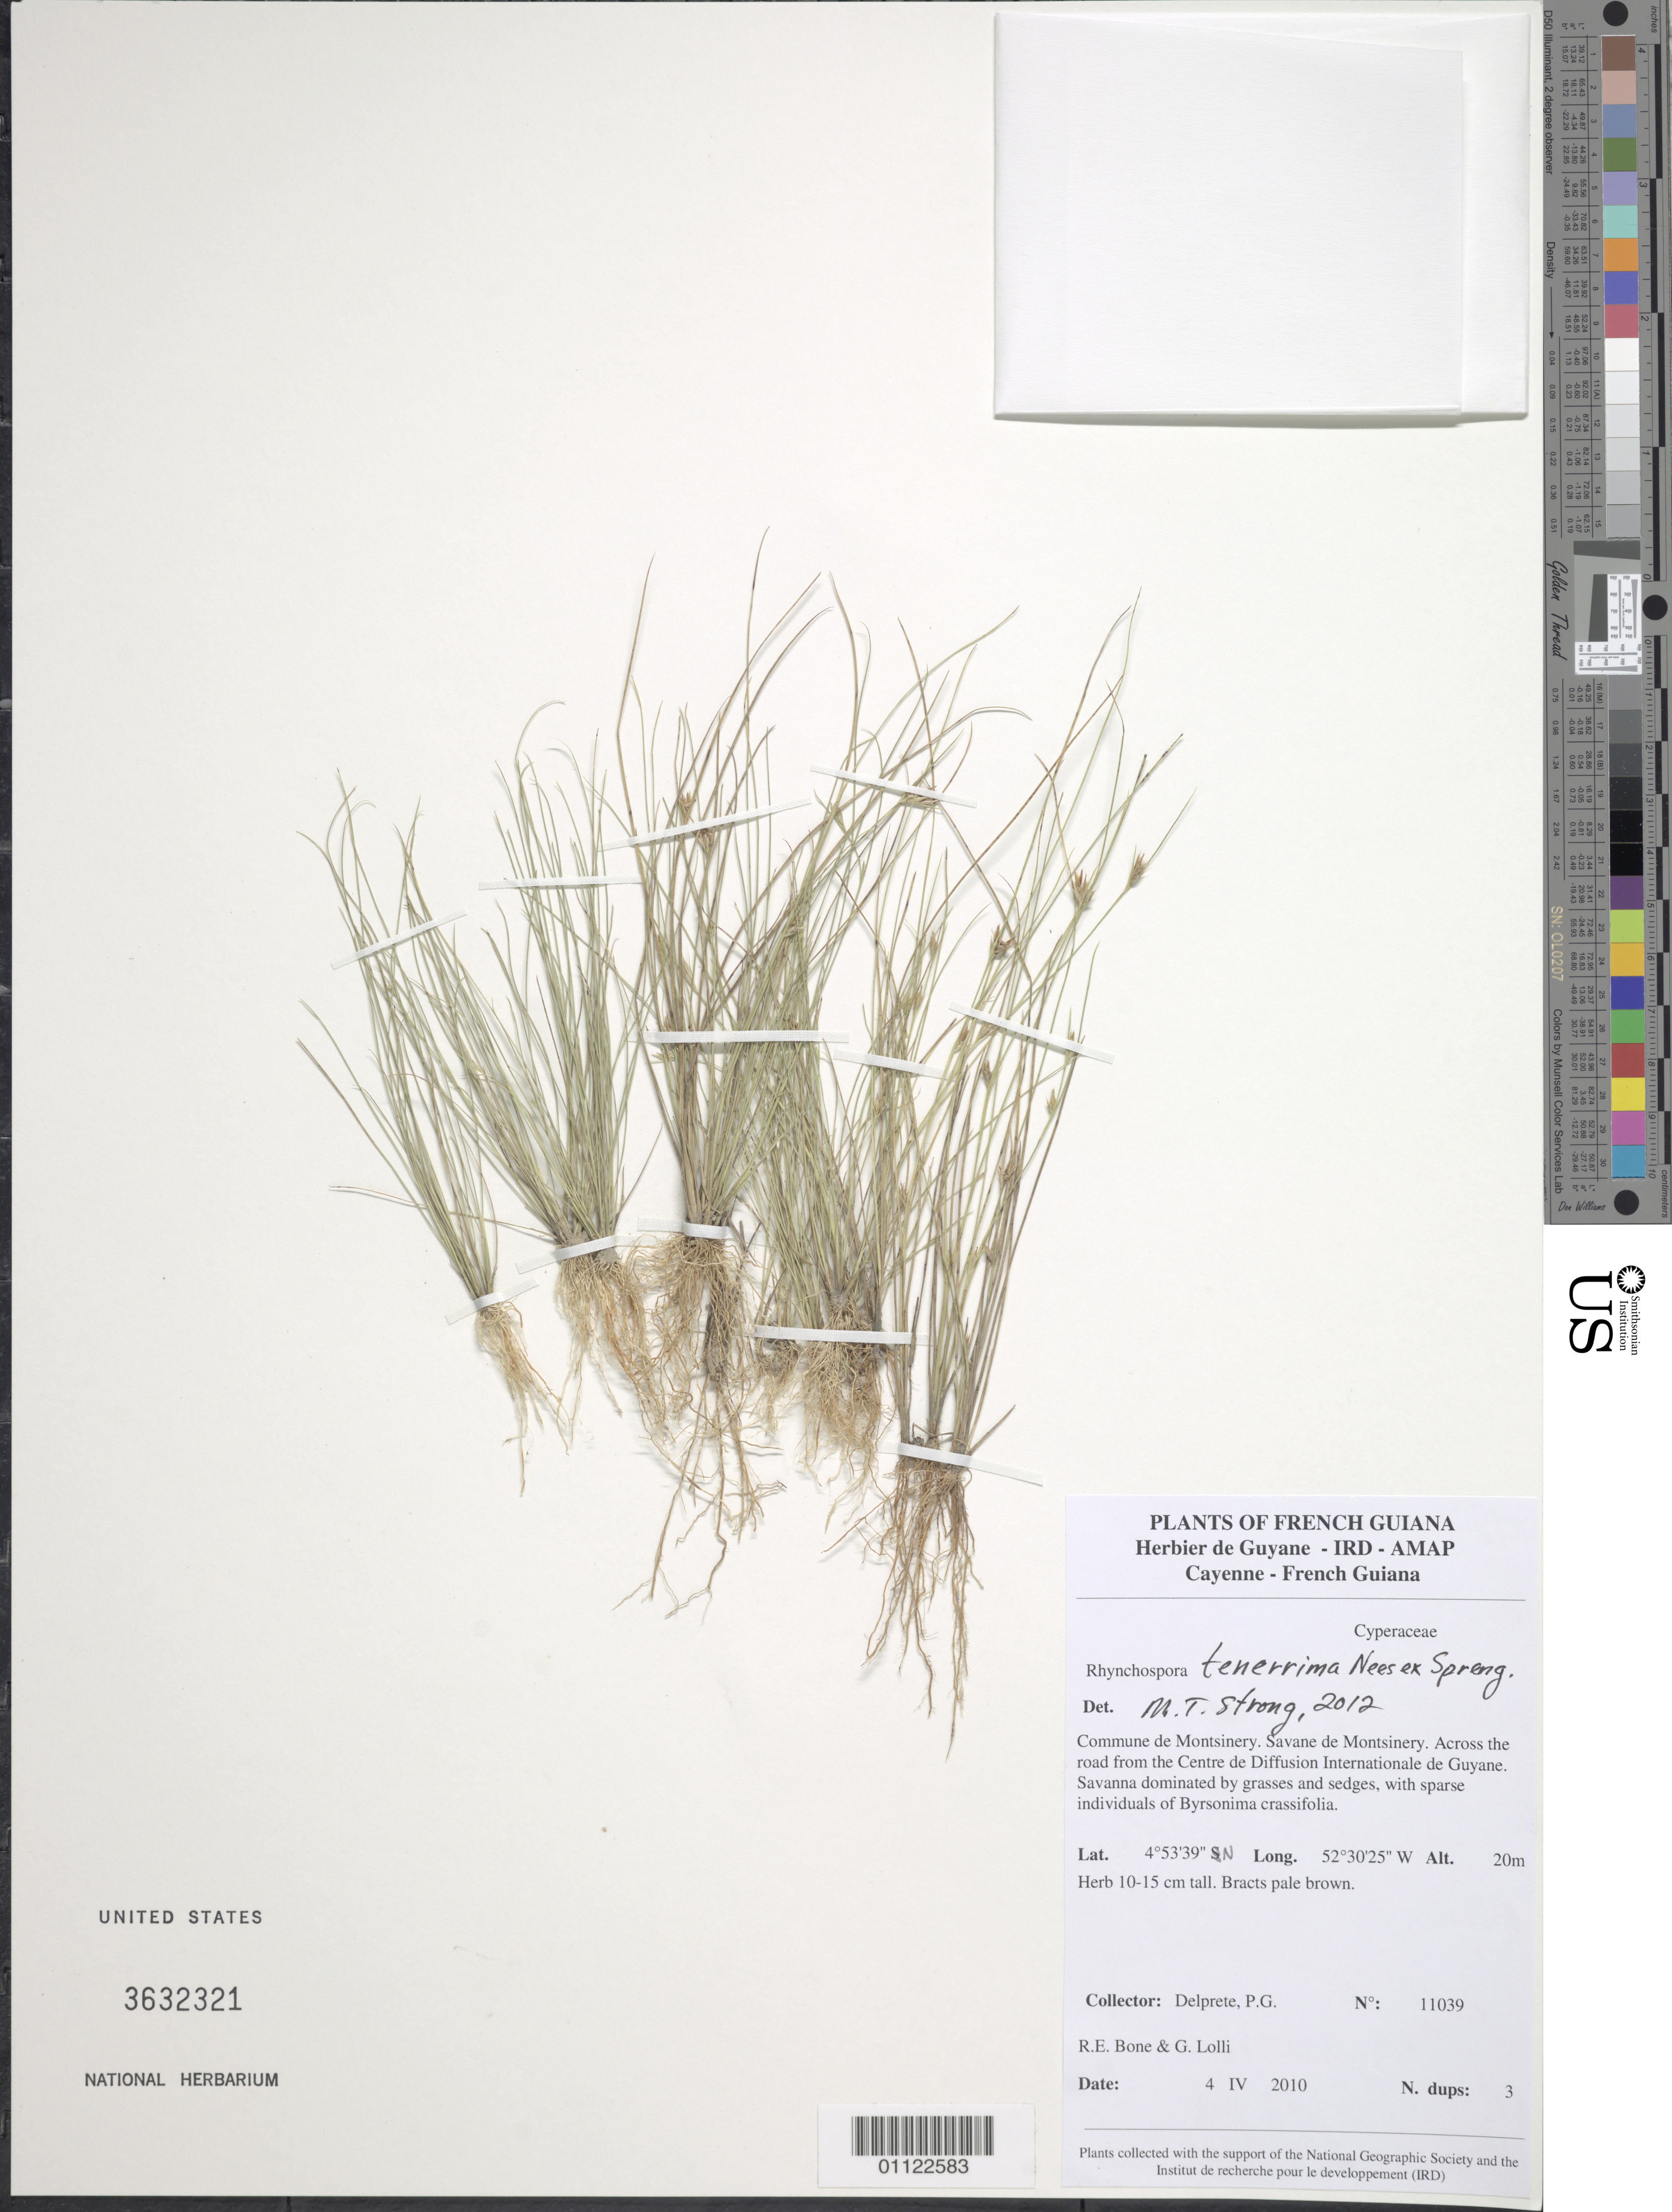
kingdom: Plantae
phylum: Tracheophyta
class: Liliopsida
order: Poales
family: Cyperaceae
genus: Rhynchospora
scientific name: Rhynchospora tenerrima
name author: Nees ex Spreng.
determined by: Strong, M. T., (US), Smithsonian Institution - National Museum of Natural History (UNITED STATES)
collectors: P. G. Delprete, R. Bone & G. Lolli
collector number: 11039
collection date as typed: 4-Apr-10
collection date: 1910-04-04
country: French Guiana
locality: Commune de Montsinery. Savane de Montsinery. Across the road from the Centre de Diffusion Internationale de Guyane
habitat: Savanna dominated by grasses and sedges, with sparse individuals of Byrsonima crassifolia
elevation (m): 20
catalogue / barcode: US 3632321